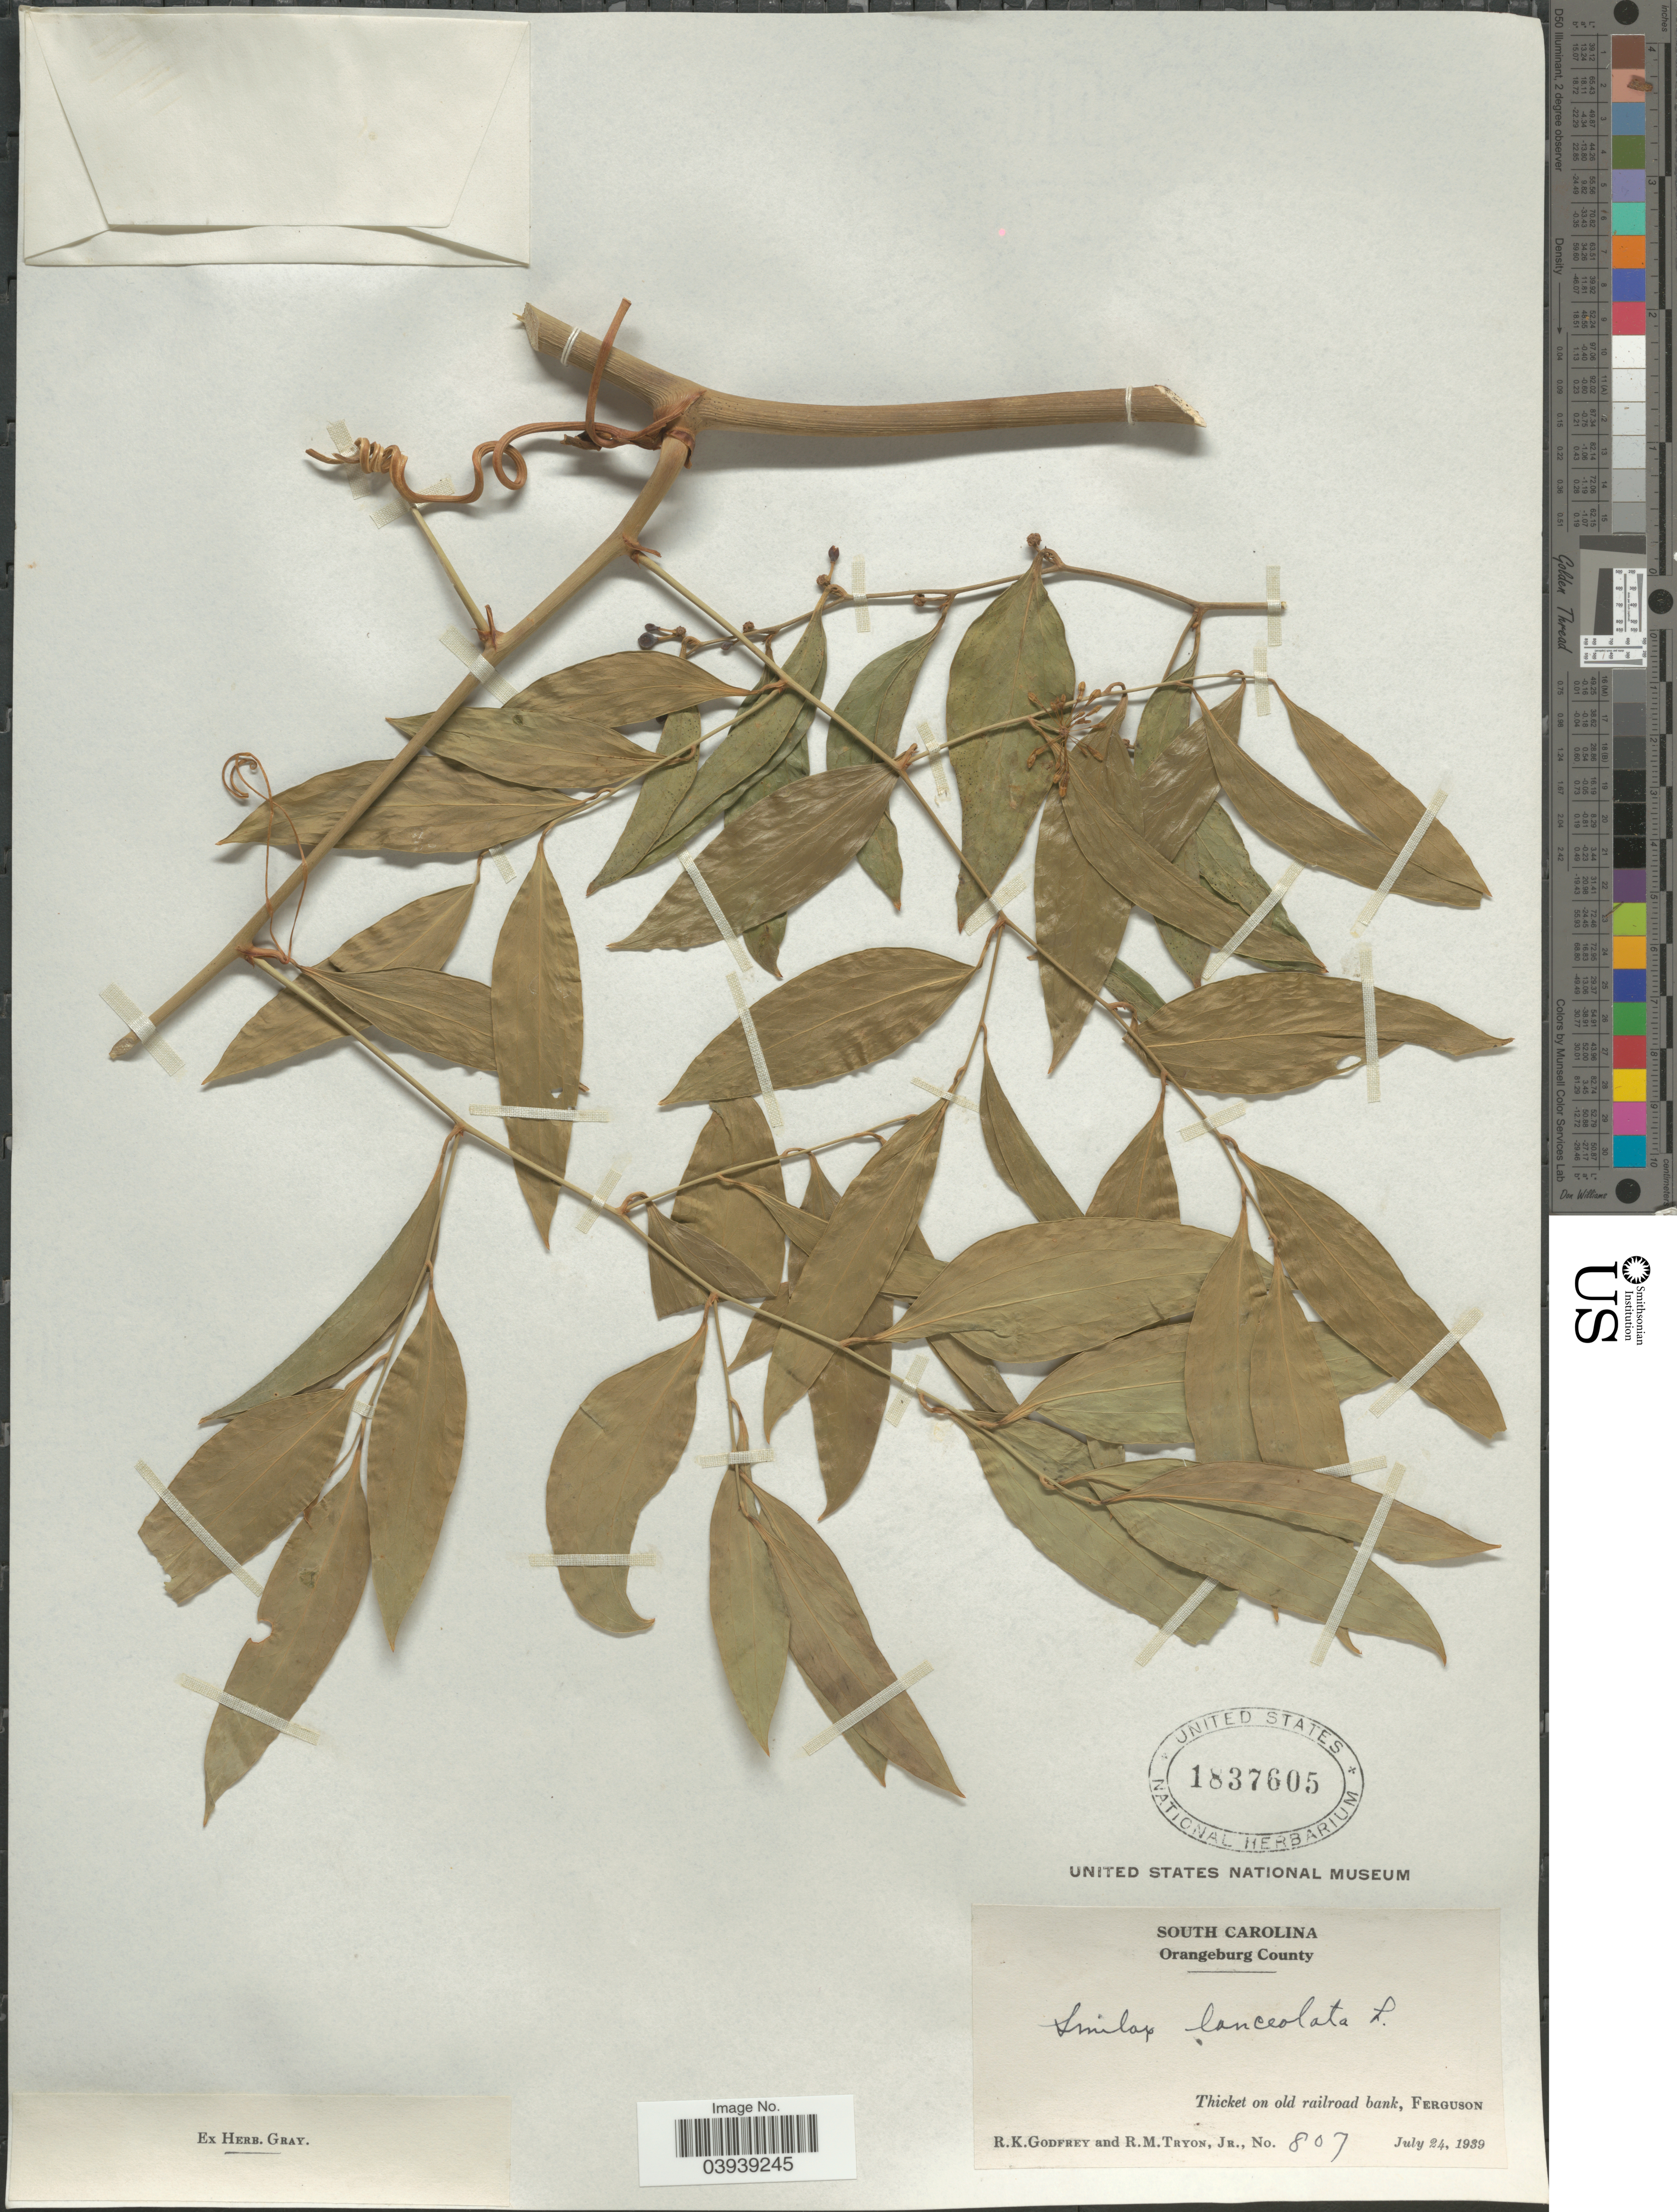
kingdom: Plantae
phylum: Tracheophyta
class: Liliopsida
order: Liliales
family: Smilacaceae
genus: Smilax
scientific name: Smilax smallii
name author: Morong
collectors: R. K. Godfrey & R. Tyron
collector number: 807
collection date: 1939-07-24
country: United States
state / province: South Carolina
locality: Orangeburg County. Thicket on old railroad bank, Ferguson.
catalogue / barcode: US 1837605